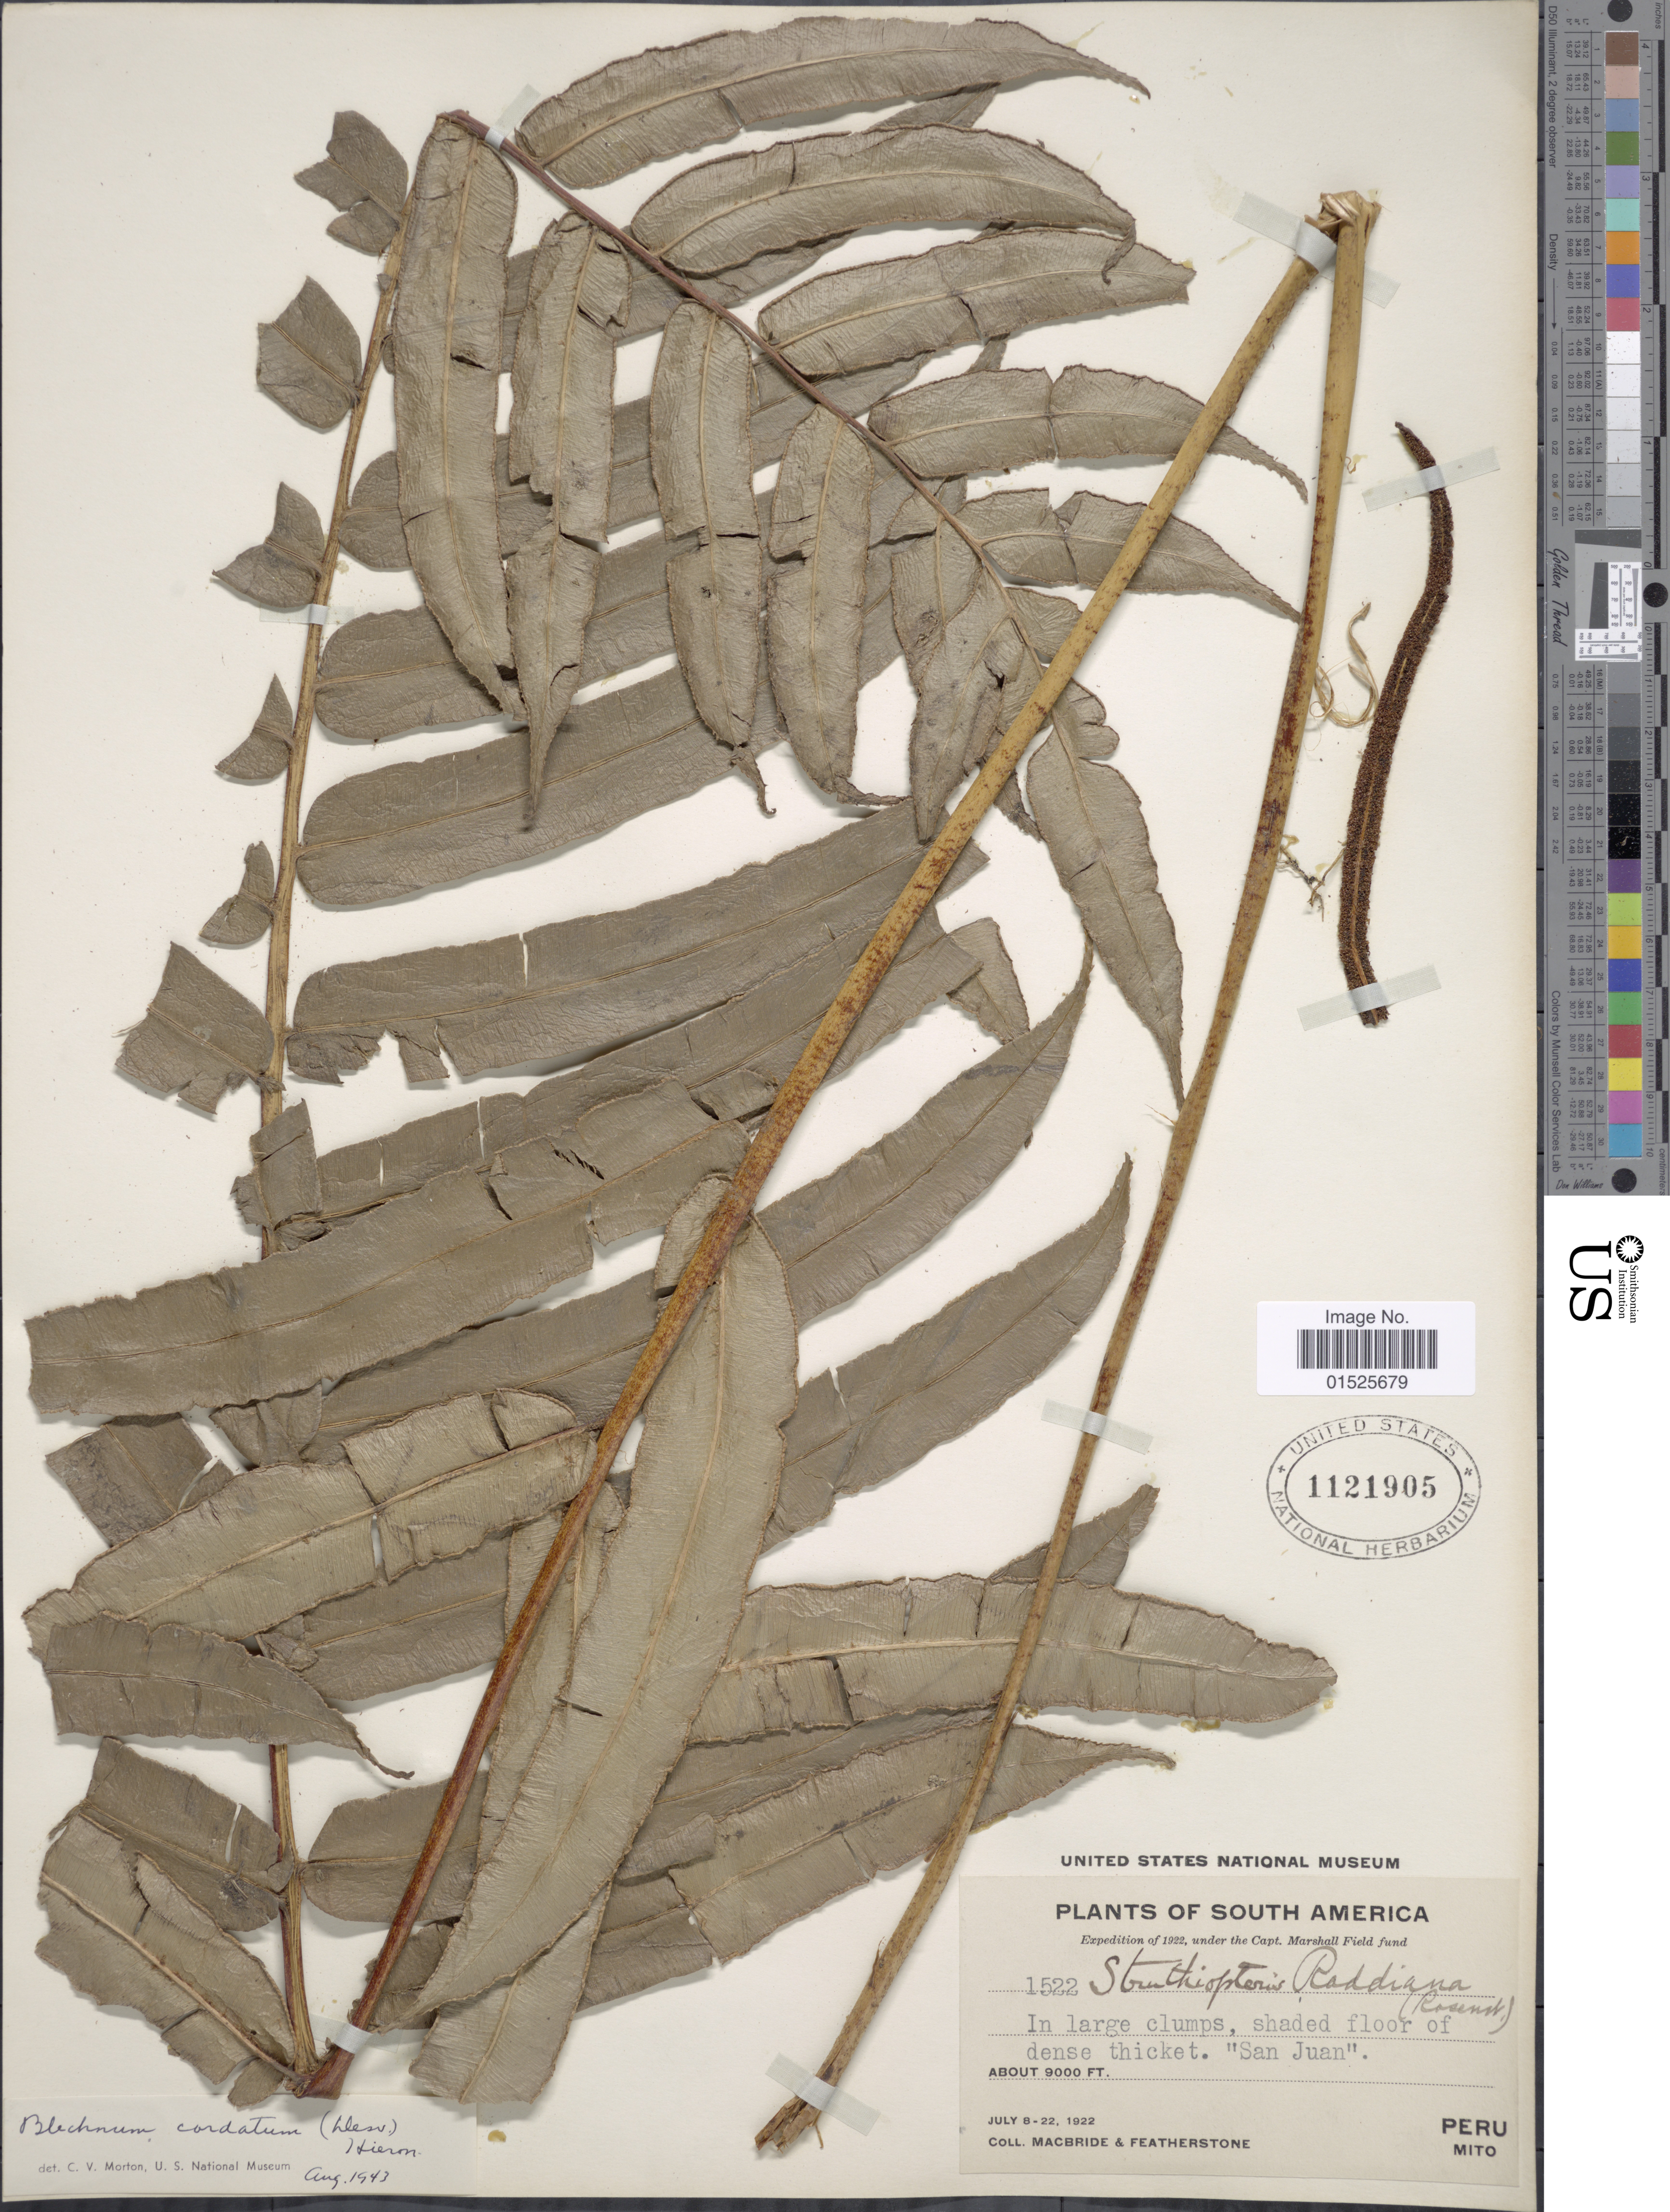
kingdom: Plantae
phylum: Tracheophyta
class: Polypodiopsida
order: Polypodiales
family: Blechnaceae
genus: Blechnum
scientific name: Blechnum cordatum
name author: (Desv.) Hieron.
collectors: Macbride, -- & -. Featherstone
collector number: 1522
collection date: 1922-07-08/1922-07-22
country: Peru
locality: San Juan. Mito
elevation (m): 2743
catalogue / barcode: US 1121905